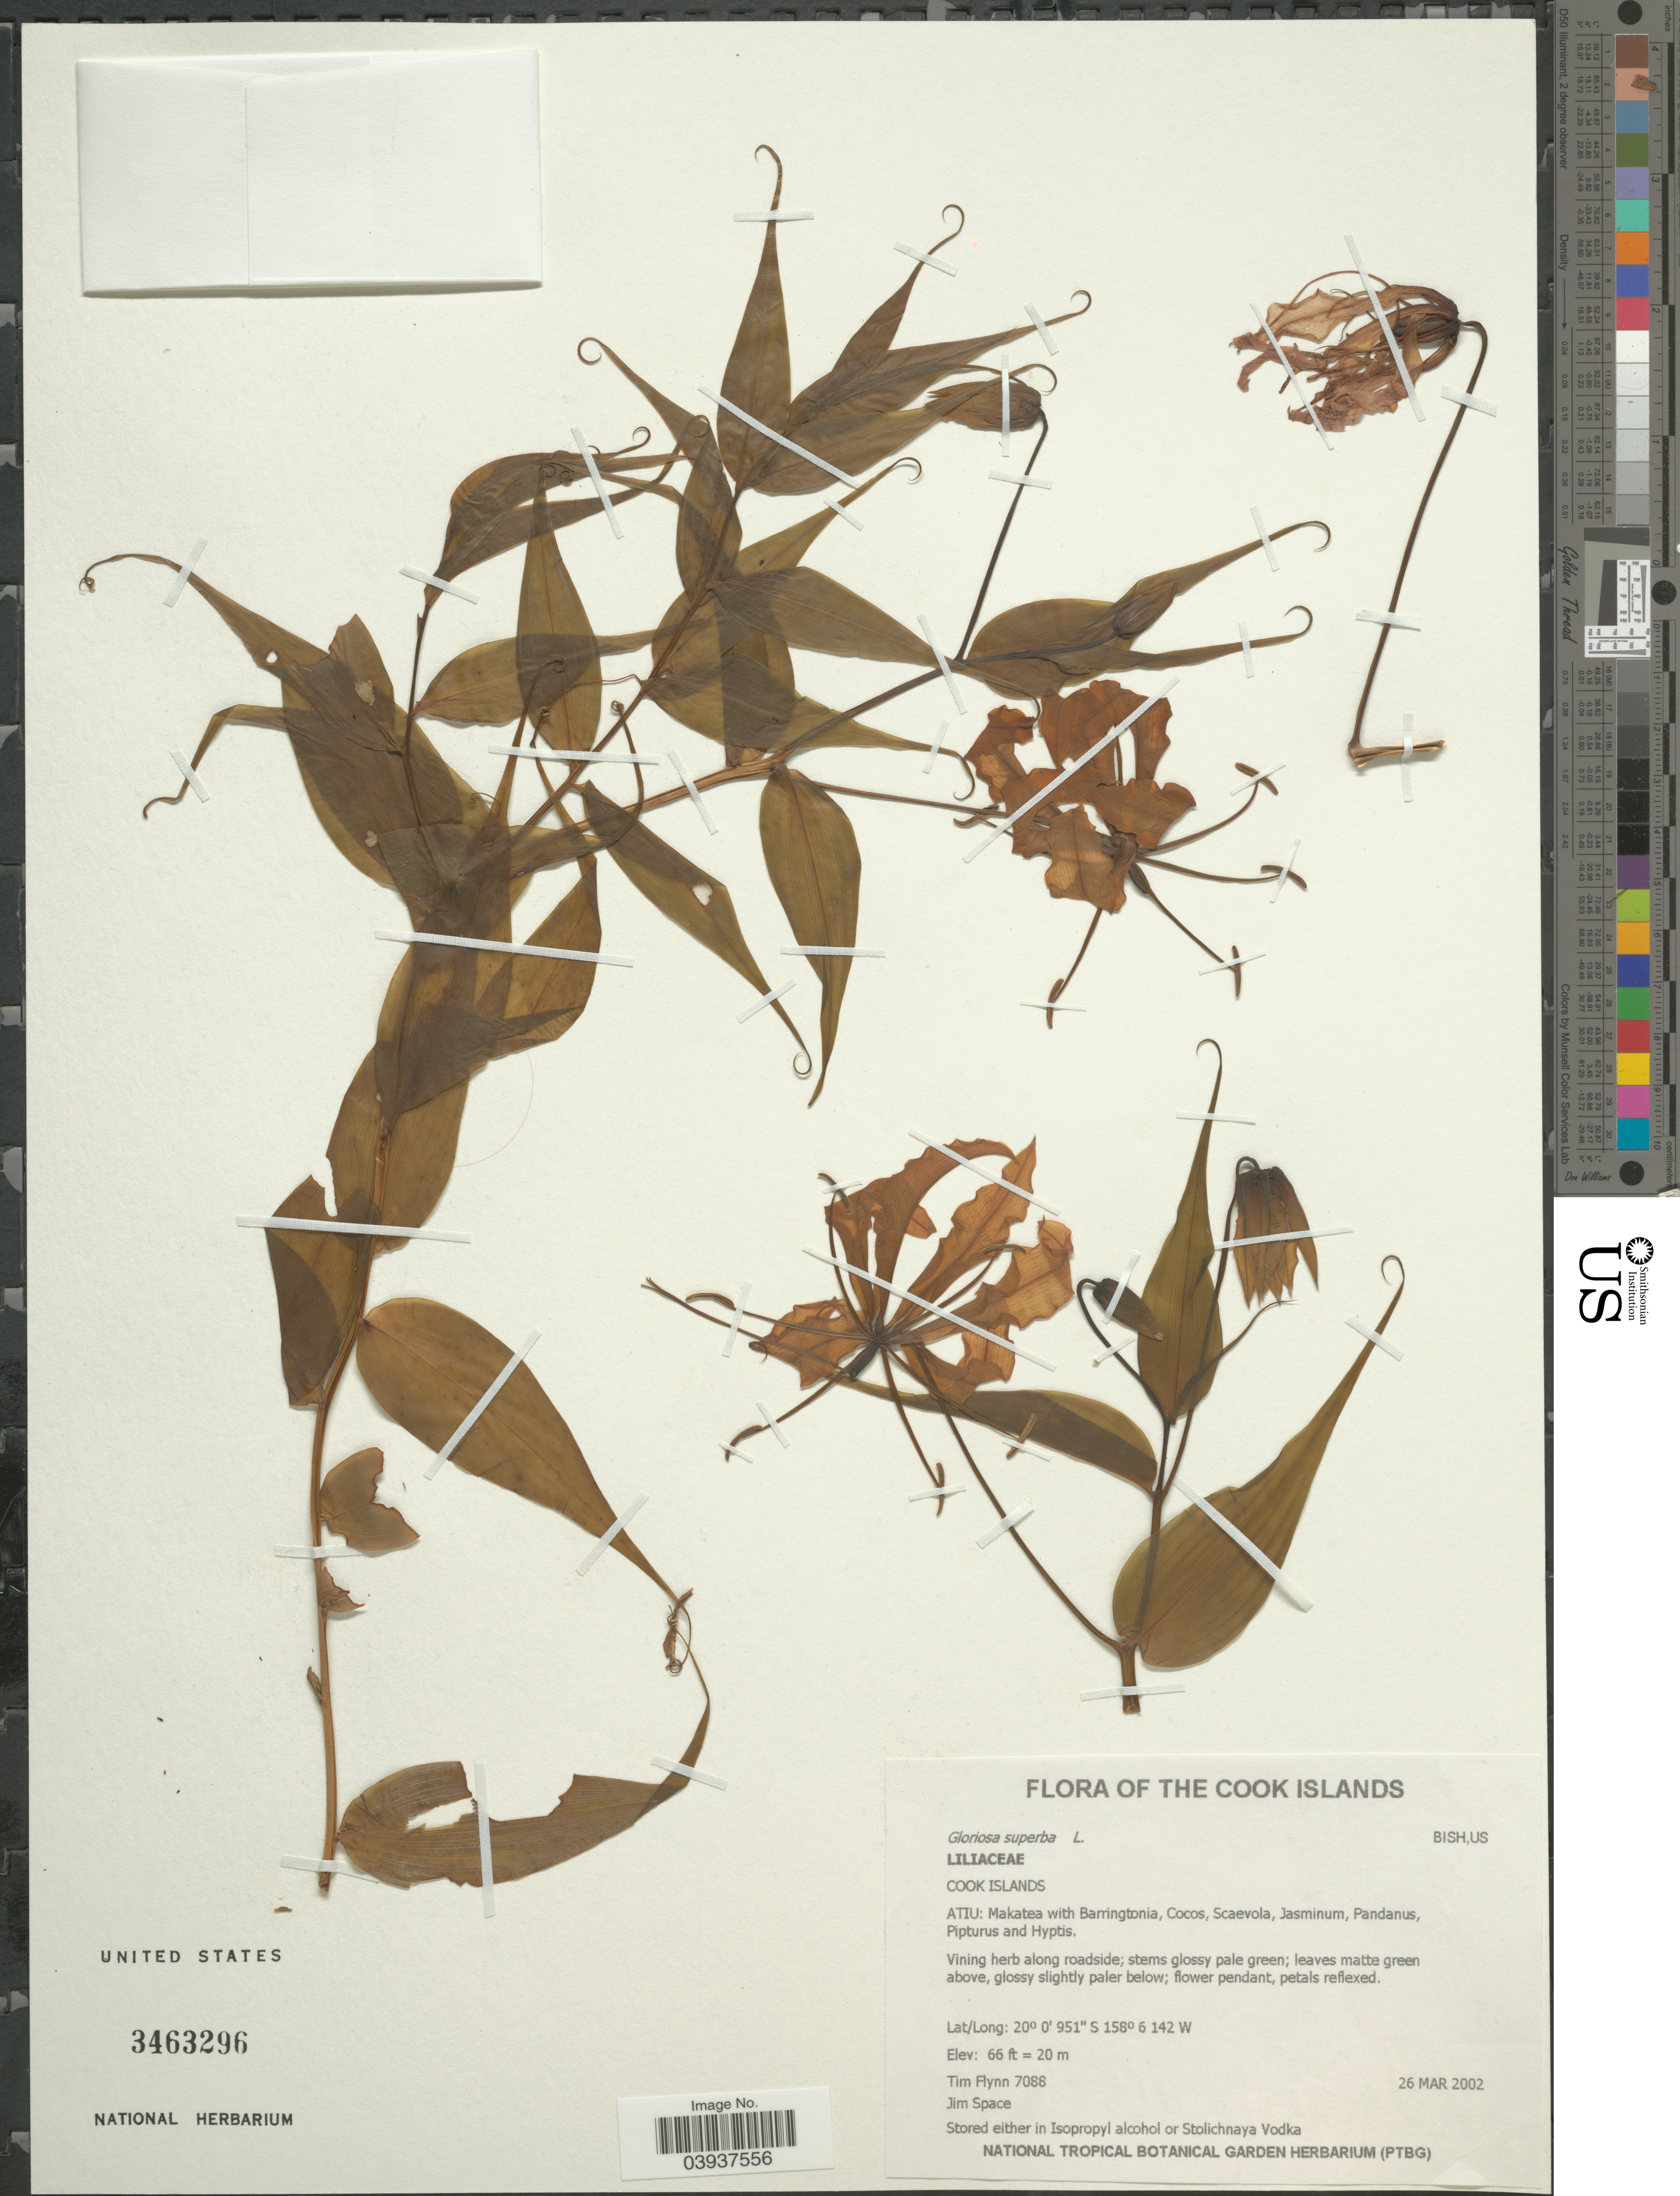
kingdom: Plantae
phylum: Tracheophyta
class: Liliopsida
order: Liliales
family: Colchicaceae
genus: Gloriosa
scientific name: Gloriosa superba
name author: L.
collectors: T. Flynn & J. Space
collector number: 7088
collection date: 2002-03-26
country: Cook Islands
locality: Atiu. Makatea.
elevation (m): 20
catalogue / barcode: US 3463296